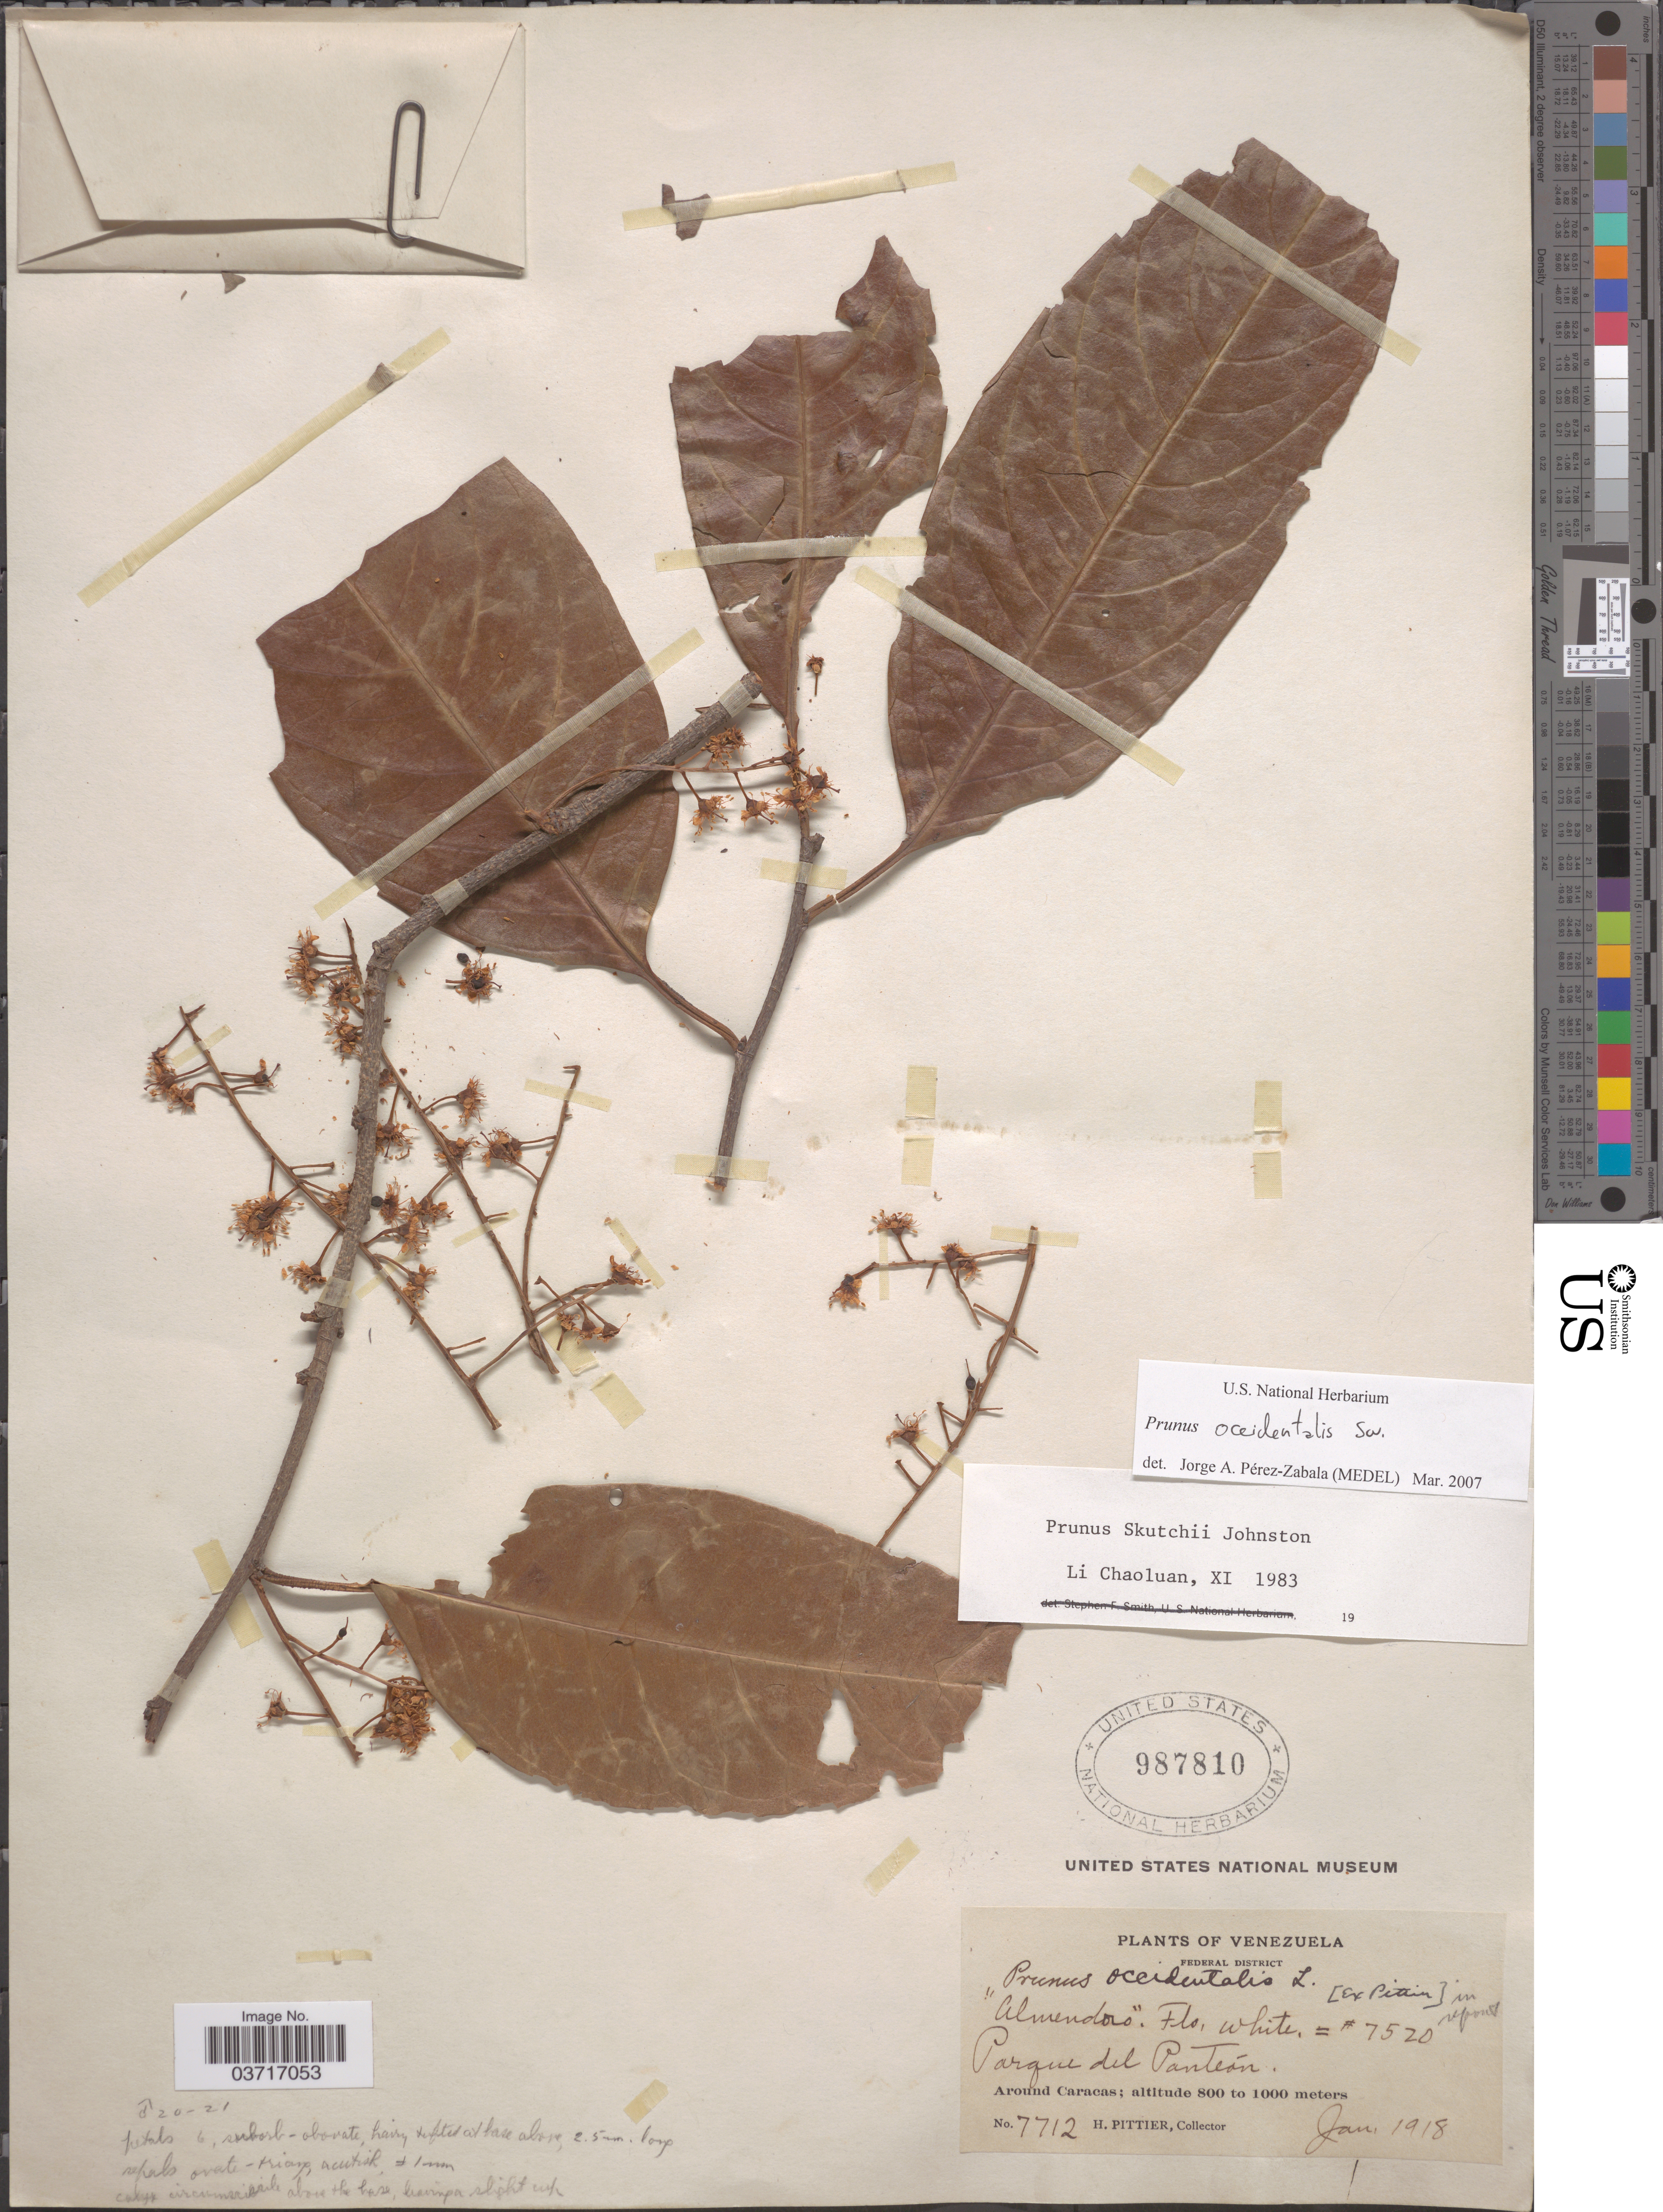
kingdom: Plantae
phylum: Tracheophyta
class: Magnoliopsida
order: Rosales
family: Rosaceae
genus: Prunus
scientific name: Prunus occidentalis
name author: Sw.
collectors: H. F. Pittier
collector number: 7712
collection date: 1918-01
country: Venezuela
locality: Federal District. Parque del Panteón. Around Caracas.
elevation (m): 800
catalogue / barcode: US 987810